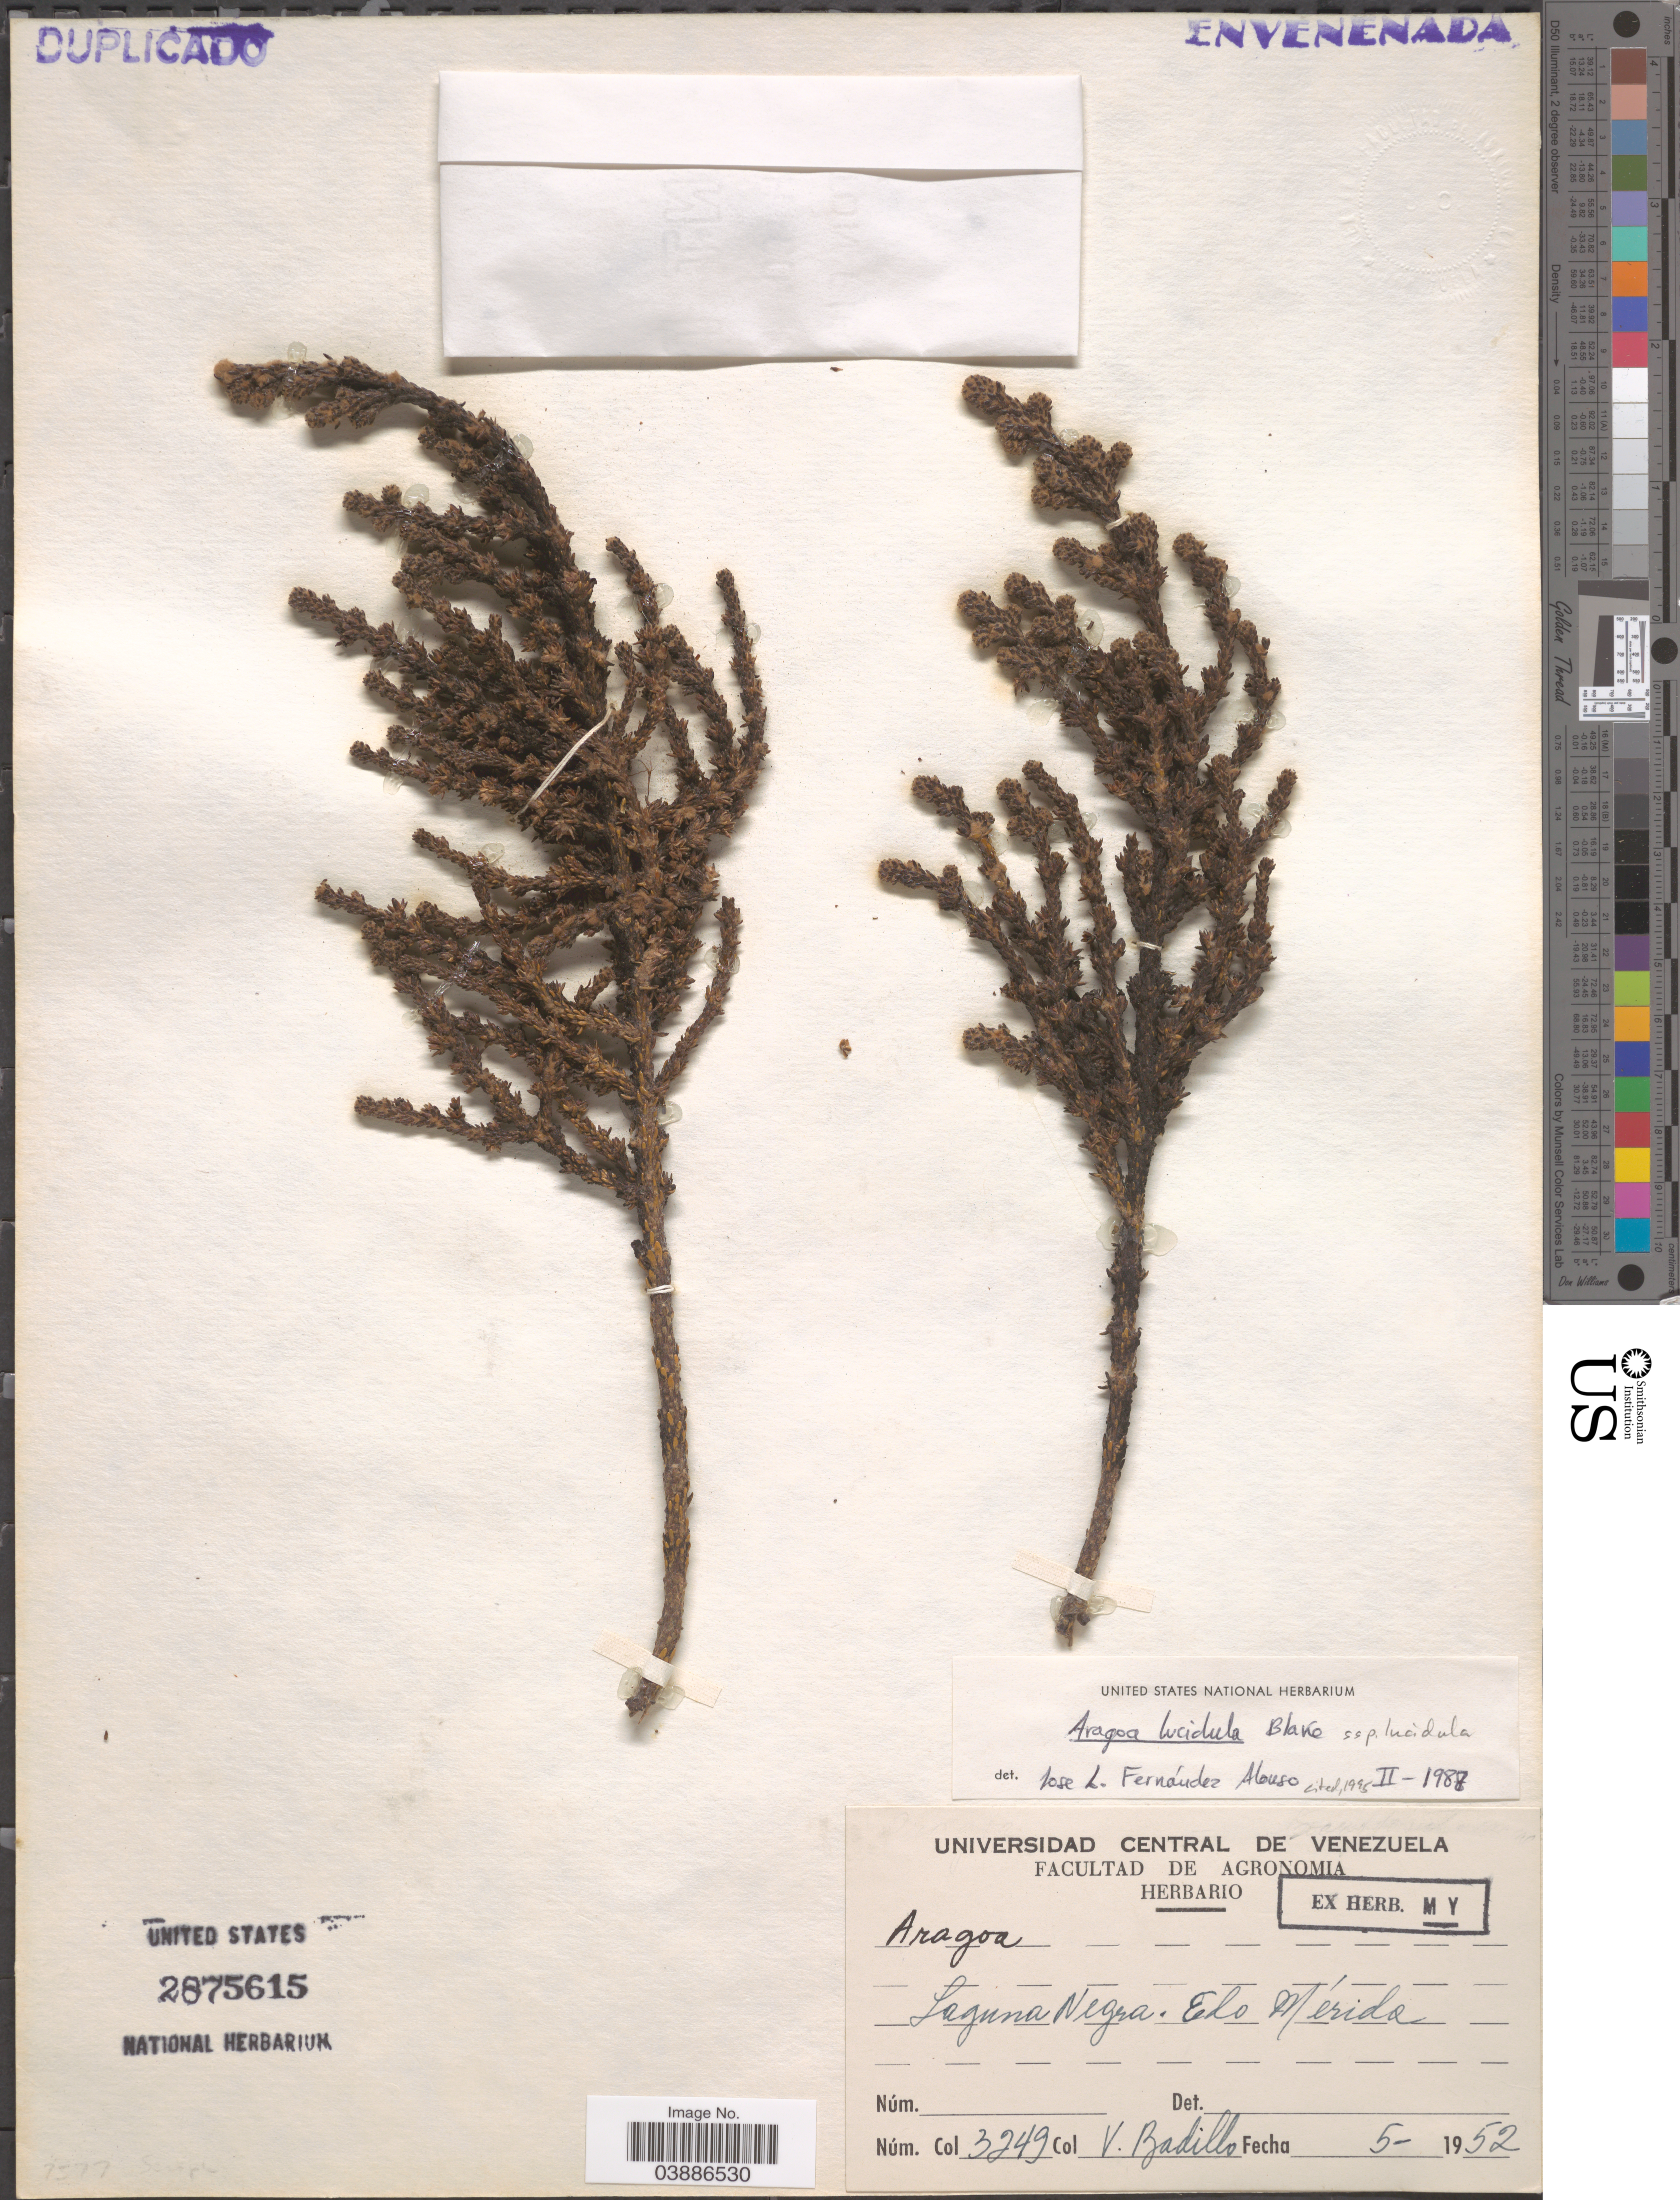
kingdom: Plantae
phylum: Tracheophyta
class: Magnoliopsida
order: Lamiales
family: Plantaginaceae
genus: Aragoa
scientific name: Aragoa lucidula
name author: S.F. Blake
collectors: V. Badillo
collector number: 3249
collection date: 1952-05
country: Venezuela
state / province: Merida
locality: Laguna Negra, Edo Mérida.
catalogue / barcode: US 2875615